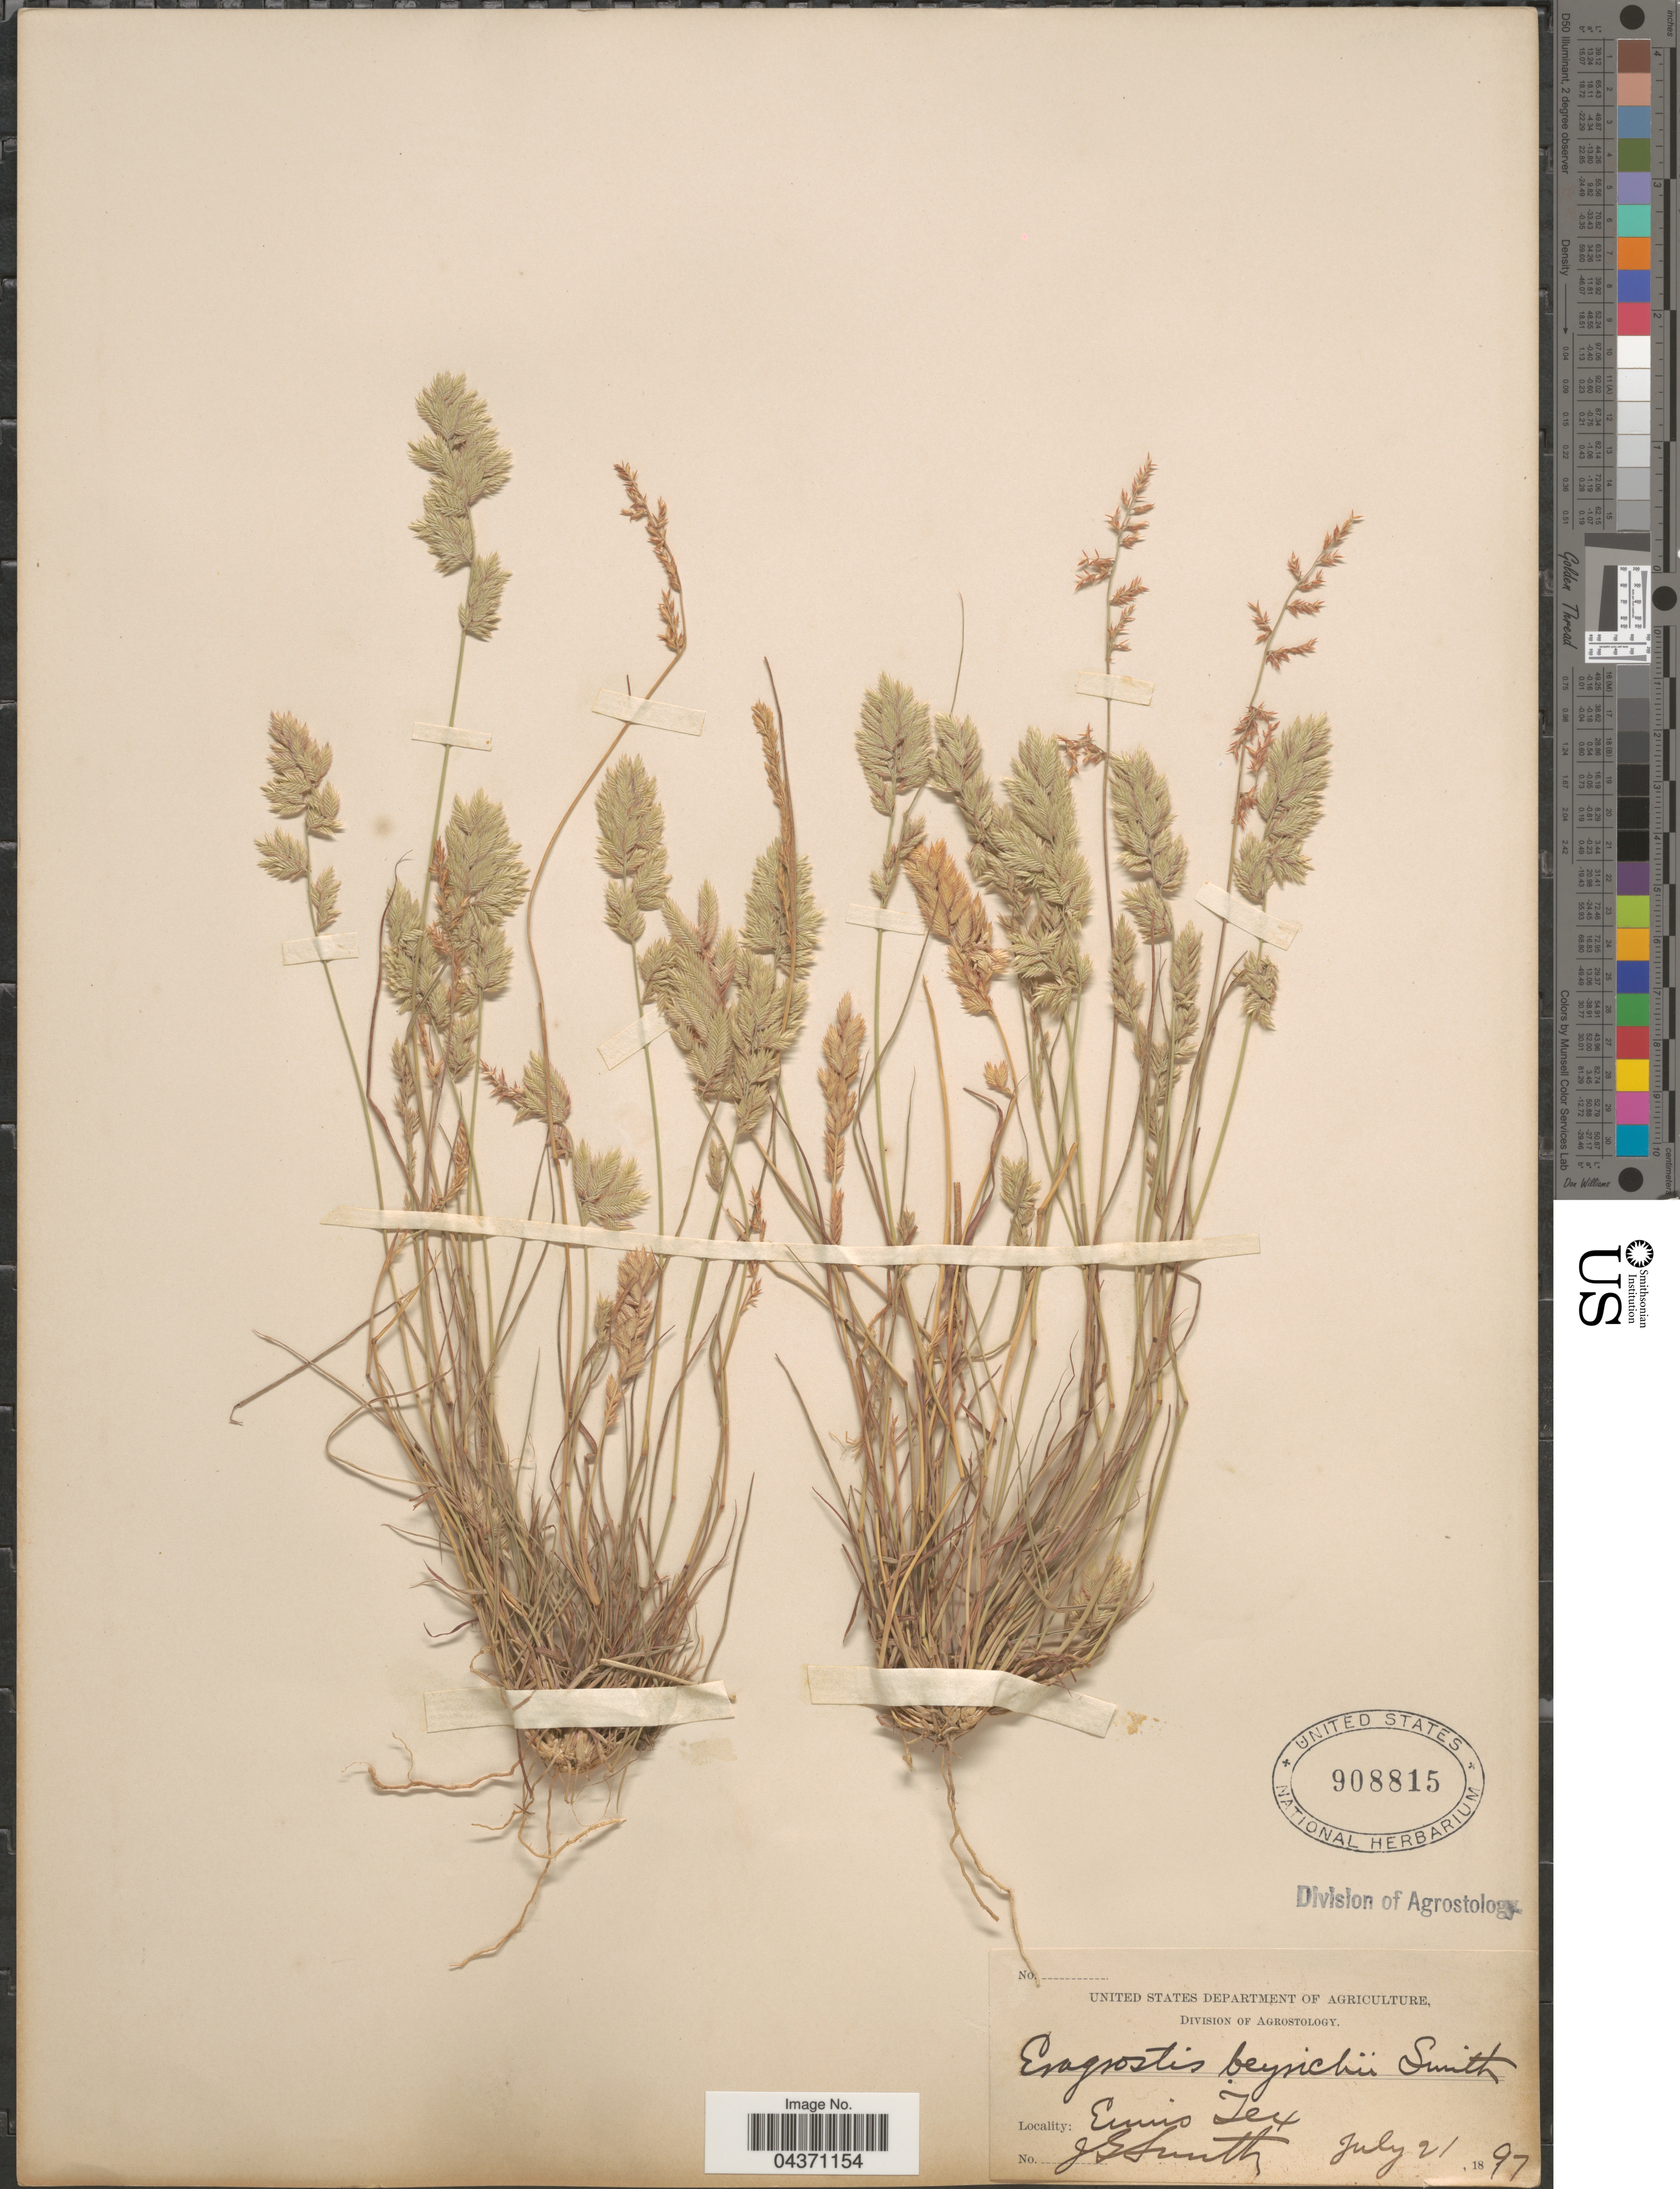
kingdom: Plantae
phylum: Tracheophyta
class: Liliopsida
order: Poales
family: Poaceae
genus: Eragrostis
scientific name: Eragrostis secundiflora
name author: J. Presl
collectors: J. G. Smith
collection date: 1897-07-21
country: United States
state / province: Texas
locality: Ennis.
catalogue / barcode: US 908815